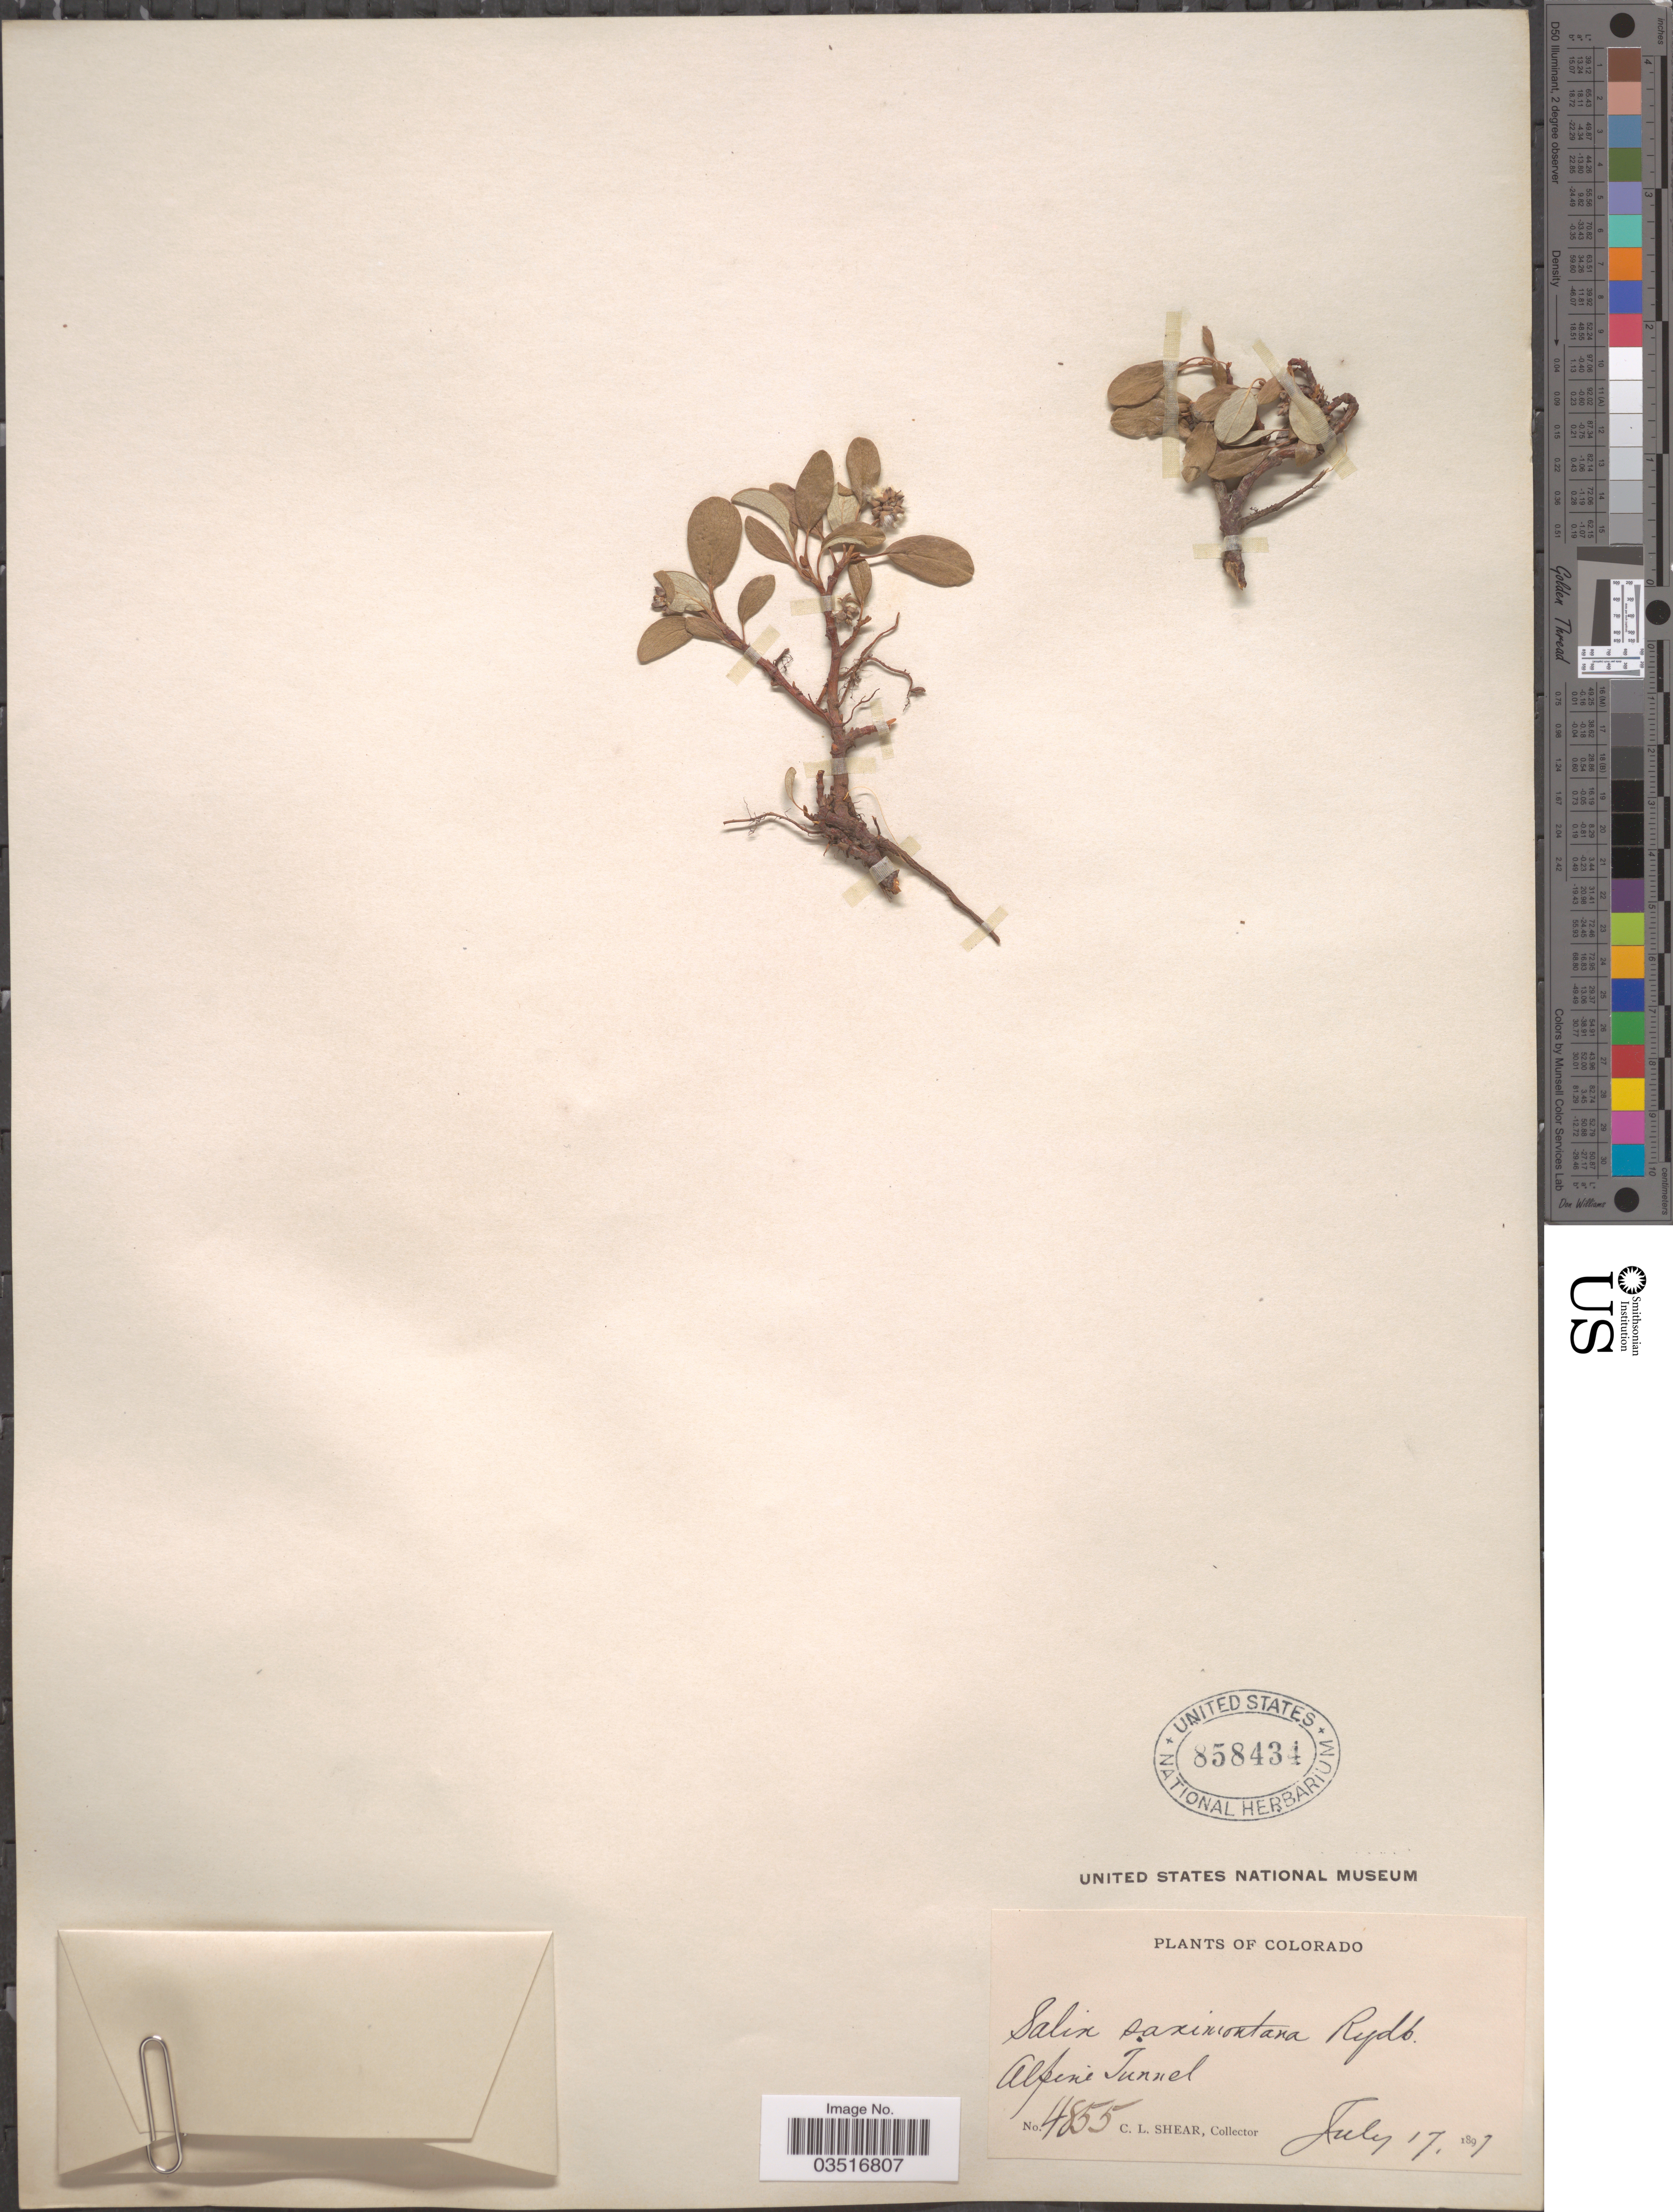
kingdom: Plantae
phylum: Tracheophyta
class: Magnoliopsida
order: Malpighiales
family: Salicaceae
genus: Salix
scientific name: Salix saximontana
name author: Rydb.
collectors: C. L. Shear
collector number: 4855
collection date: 1897-07-17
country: United States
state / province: Colorado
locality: Alpine Tunnel.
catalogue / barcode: US 858434